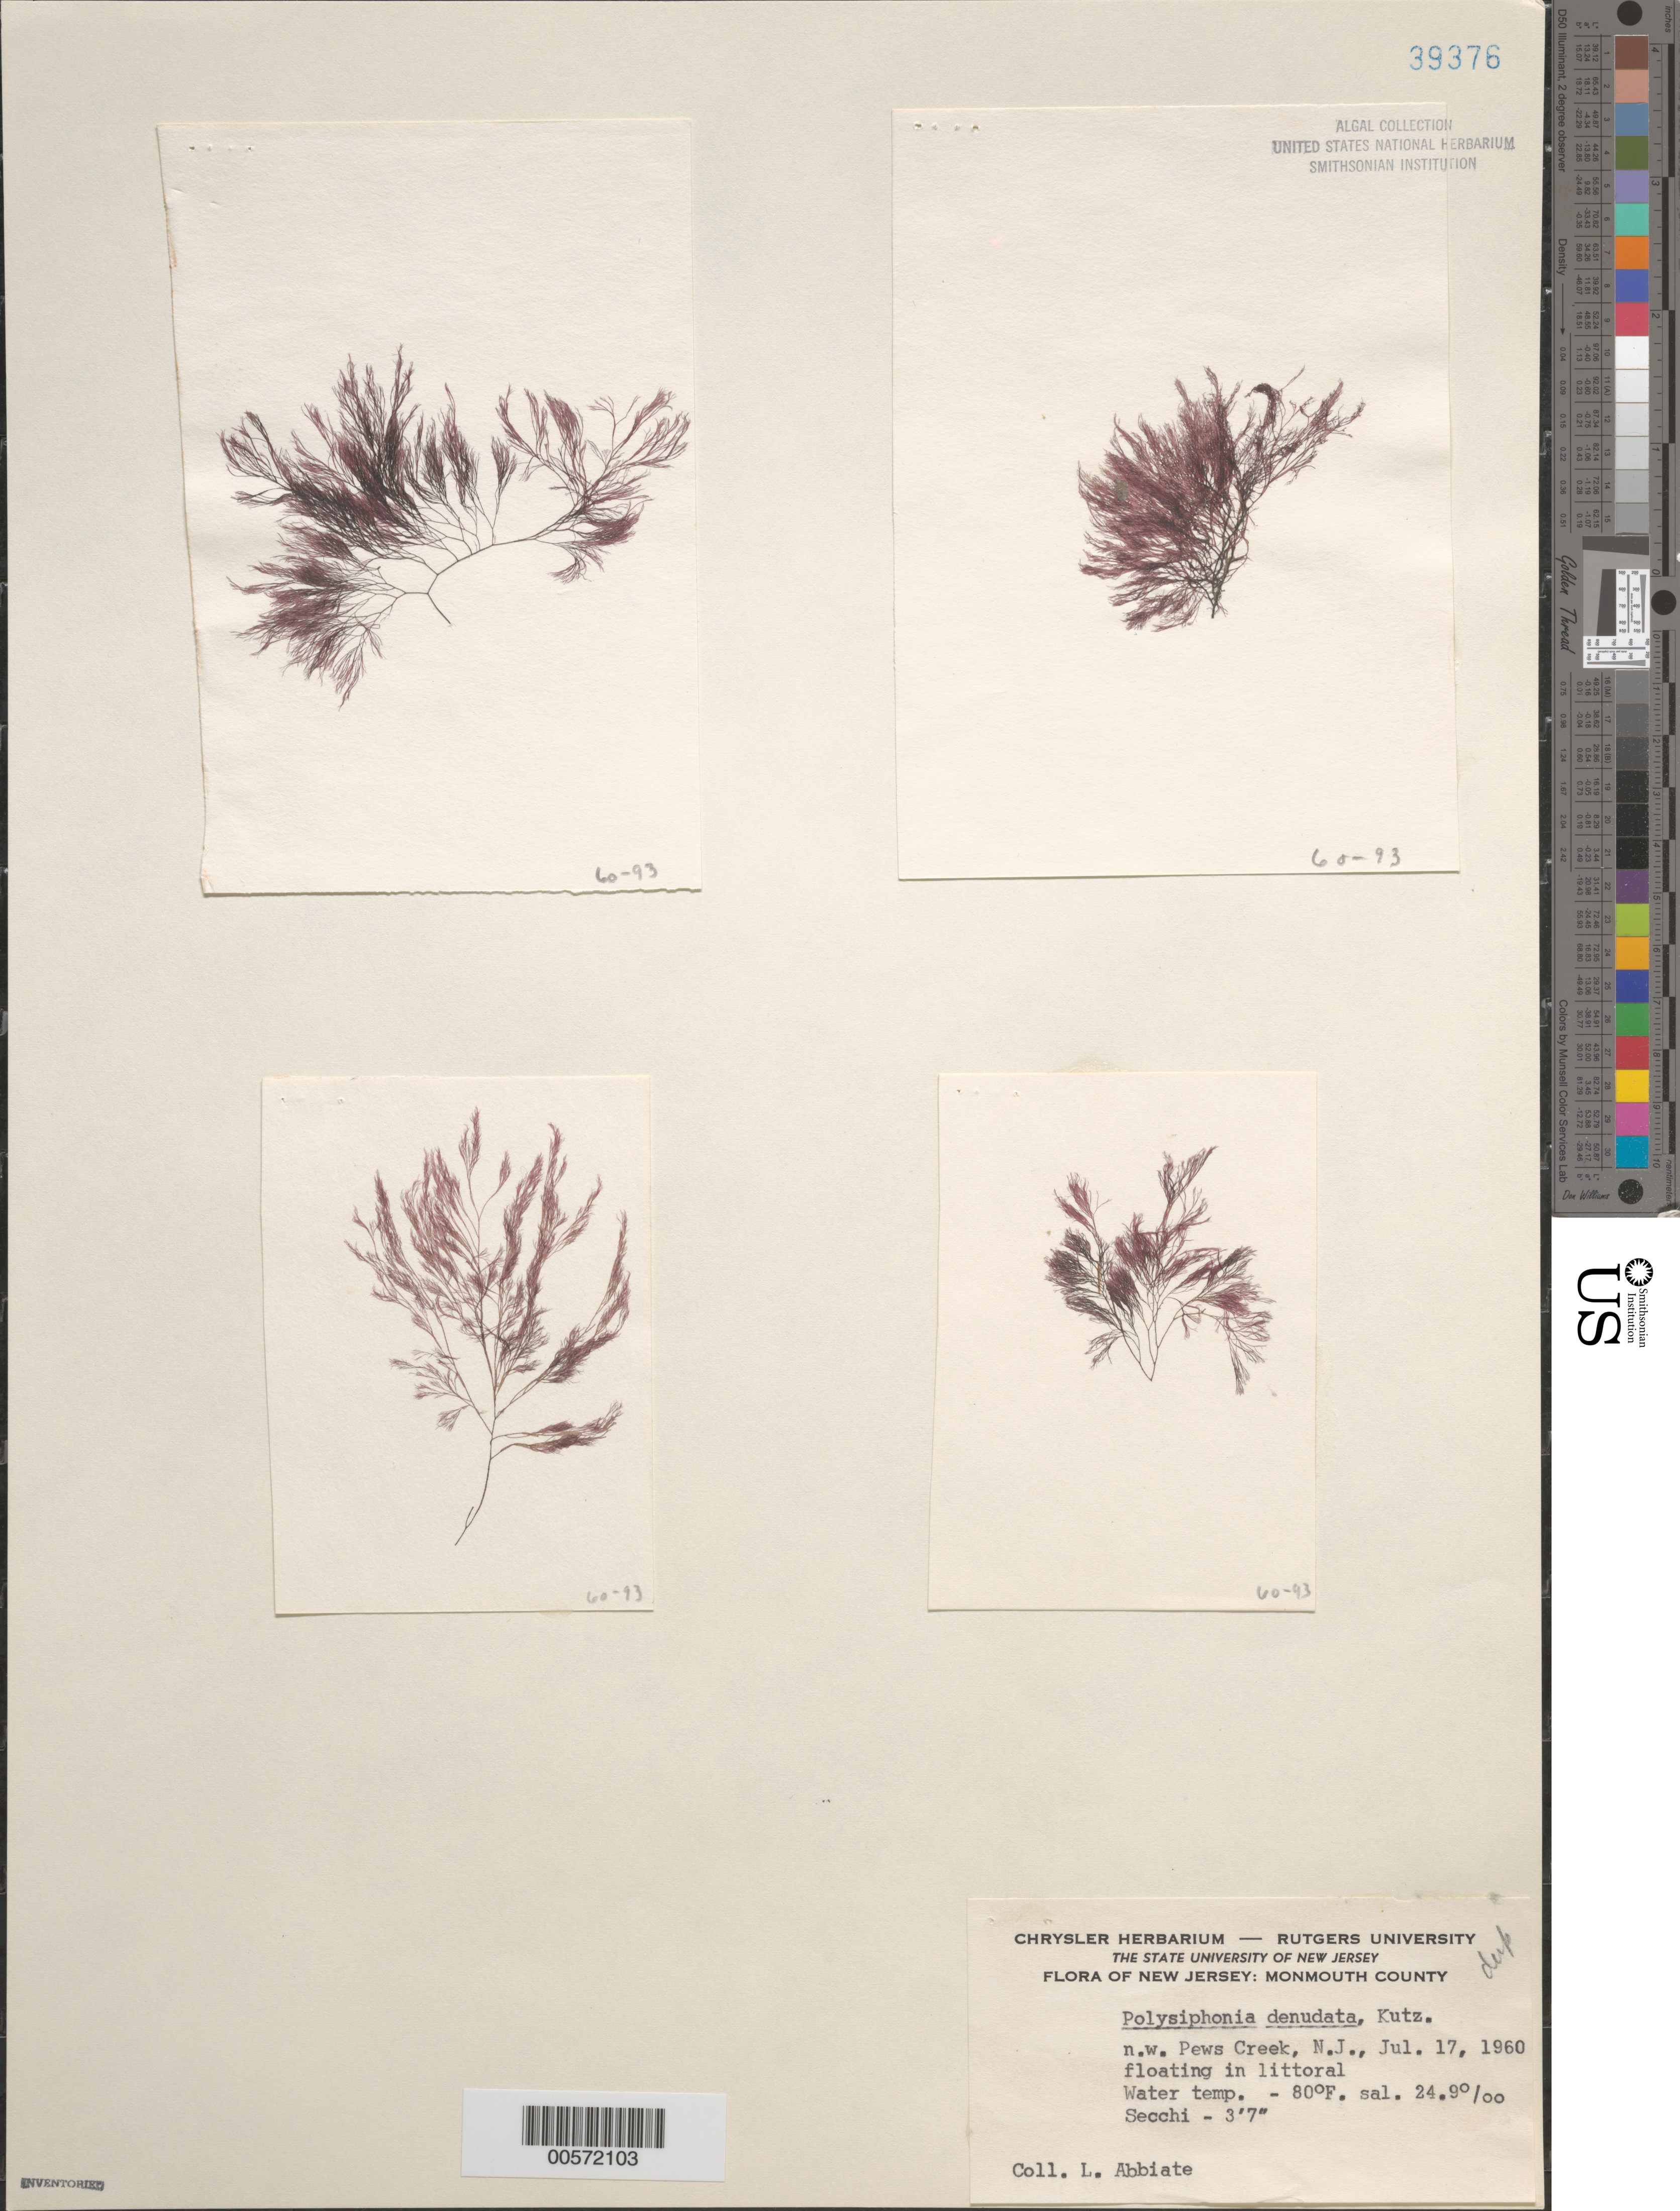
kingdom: Plantae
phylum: Rhodophyta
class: Florideophyceae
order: Ceramiales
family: Rhodomelaceae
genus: Carradoriella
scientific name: Carradoriella denudata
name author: (Dillwyn) Savoie & G.W. Saunders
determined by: Algae name updating Project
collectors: L. Abbiate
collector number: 60-93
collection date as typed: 17 Jul 1960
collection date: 1960-07-17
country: United States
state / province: New Jersey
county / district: Monmouth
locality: Northwest Pews Creek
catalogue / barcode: US 39376